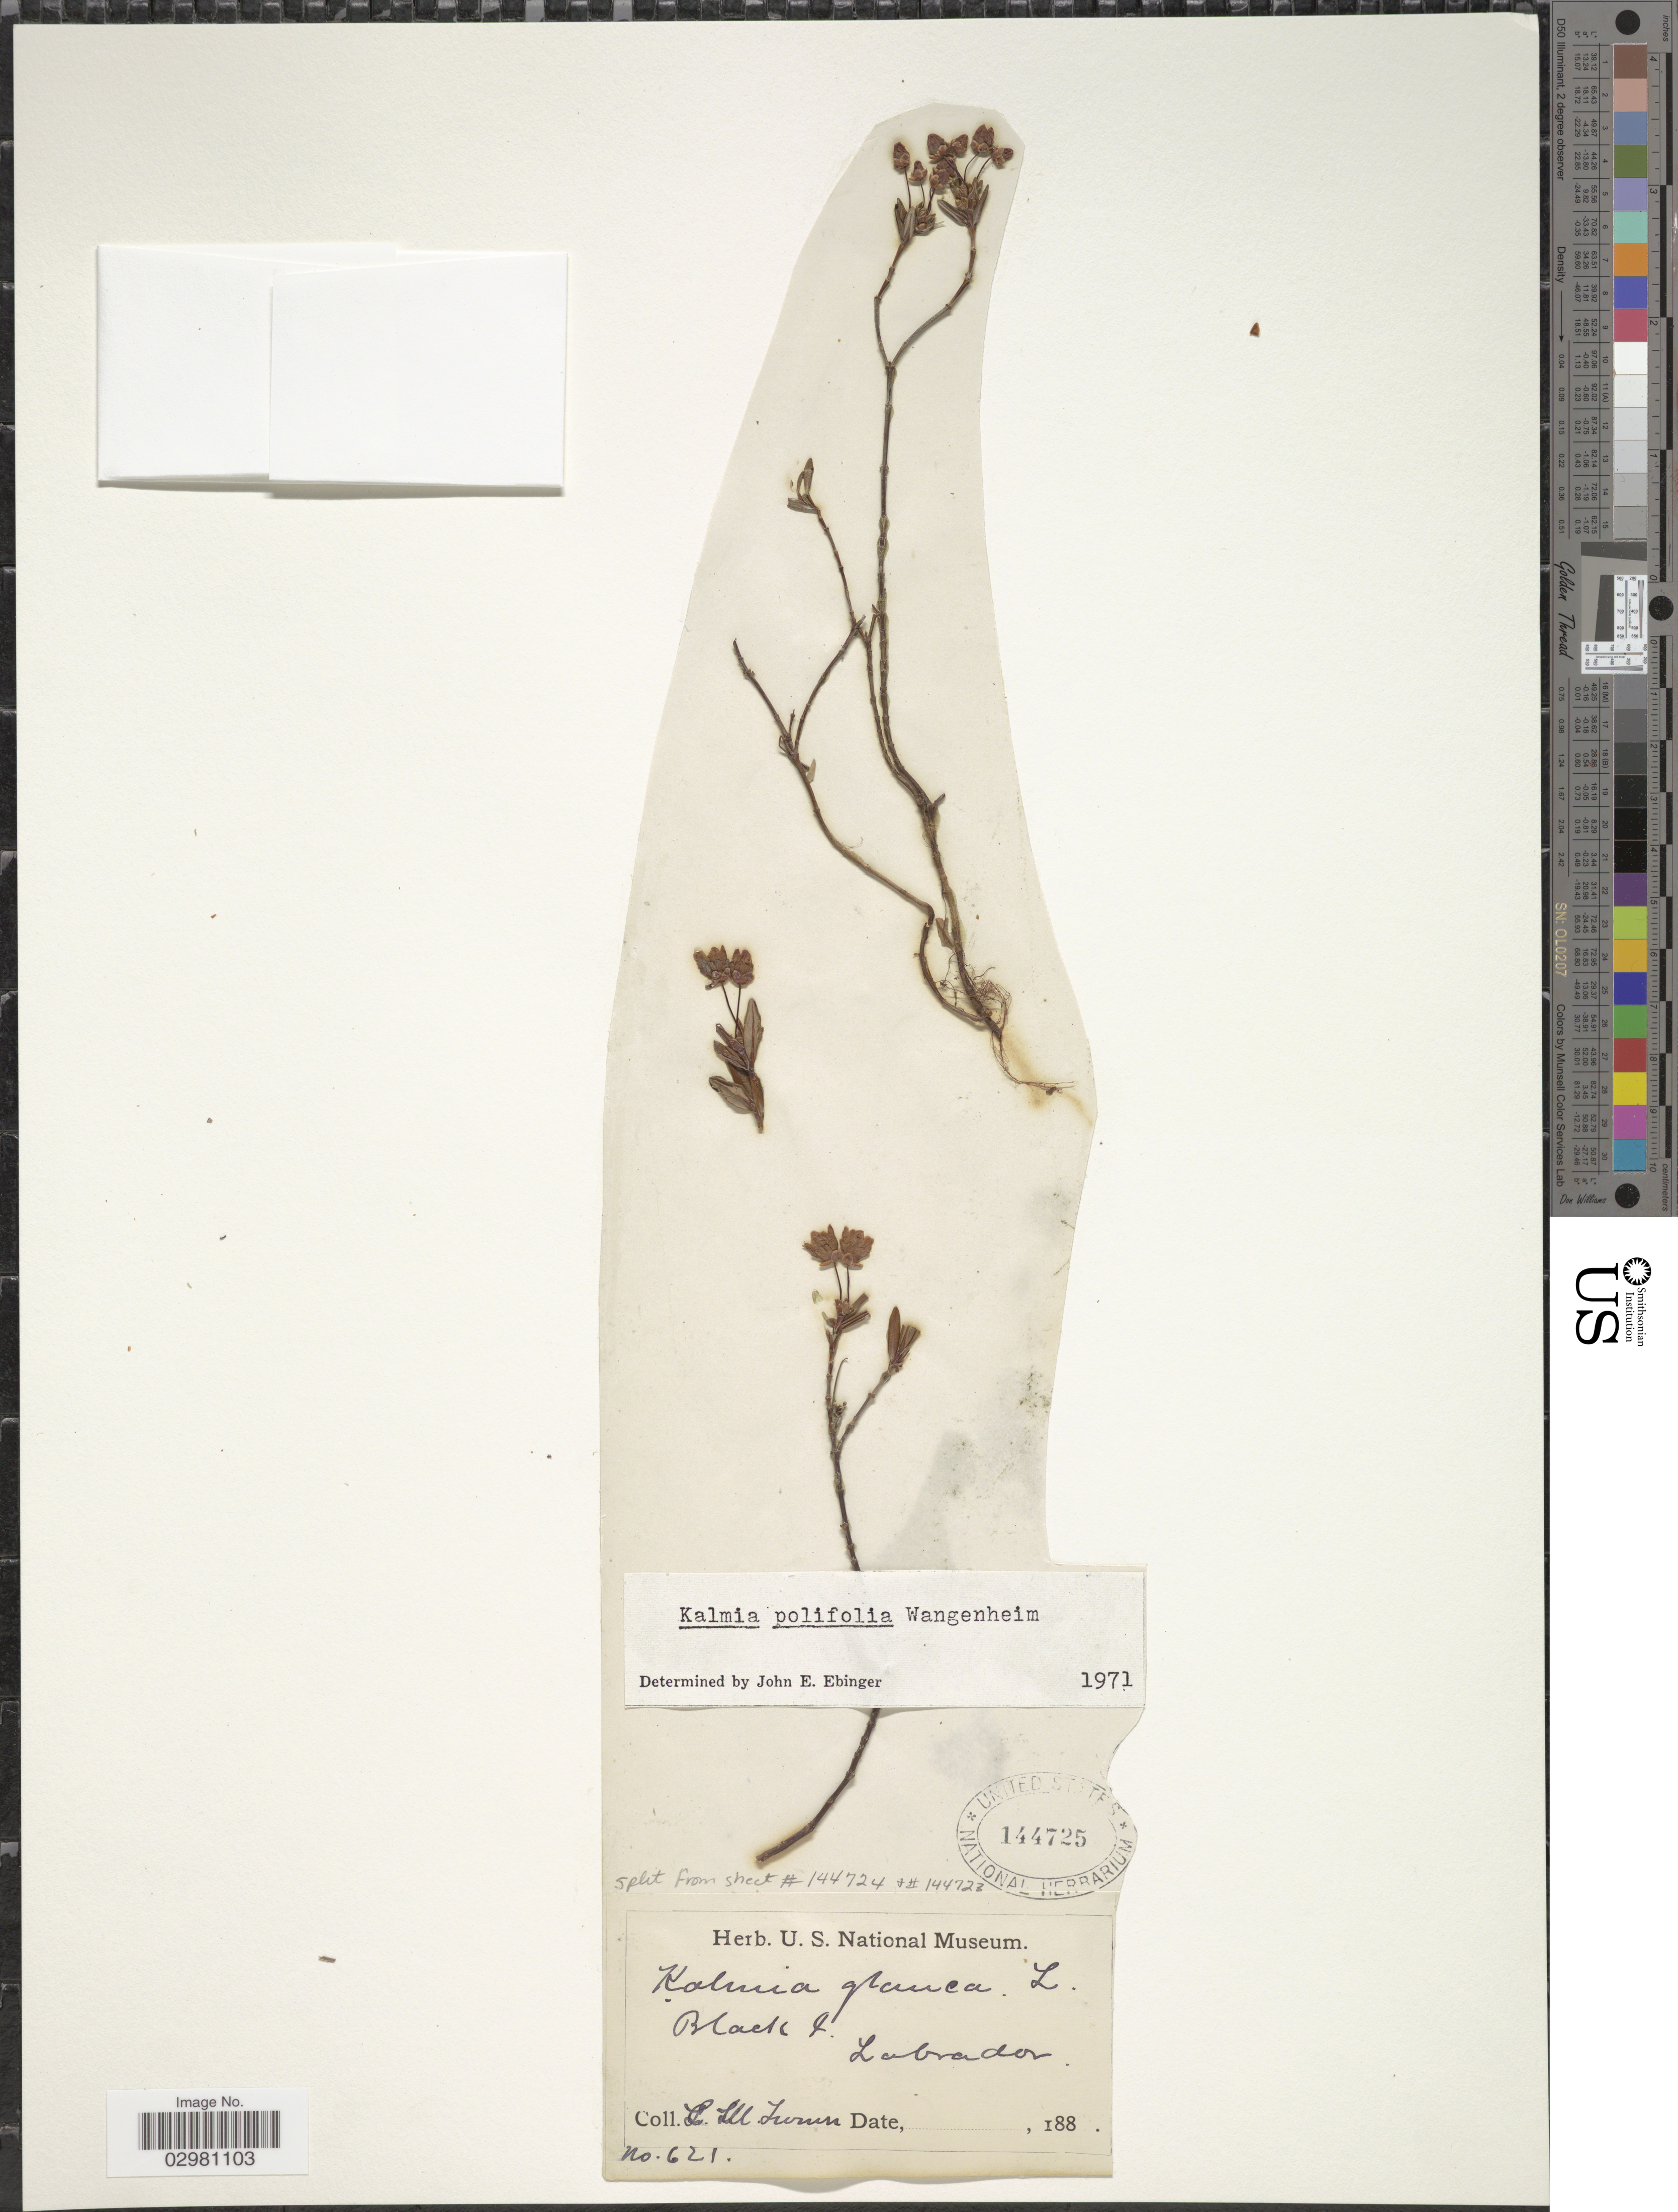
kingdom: Plantae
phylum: Tracheophyta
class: Magnoliopsida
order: Ericales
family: Ericaceae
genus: Kalmia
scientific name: Kalmia polifolia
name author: Wangenh.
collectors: L. M. Turner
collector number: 621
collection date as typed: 188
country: Canada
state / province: Newfoundland and Labrador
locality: Black I. Labrador.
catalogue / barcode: US 144725